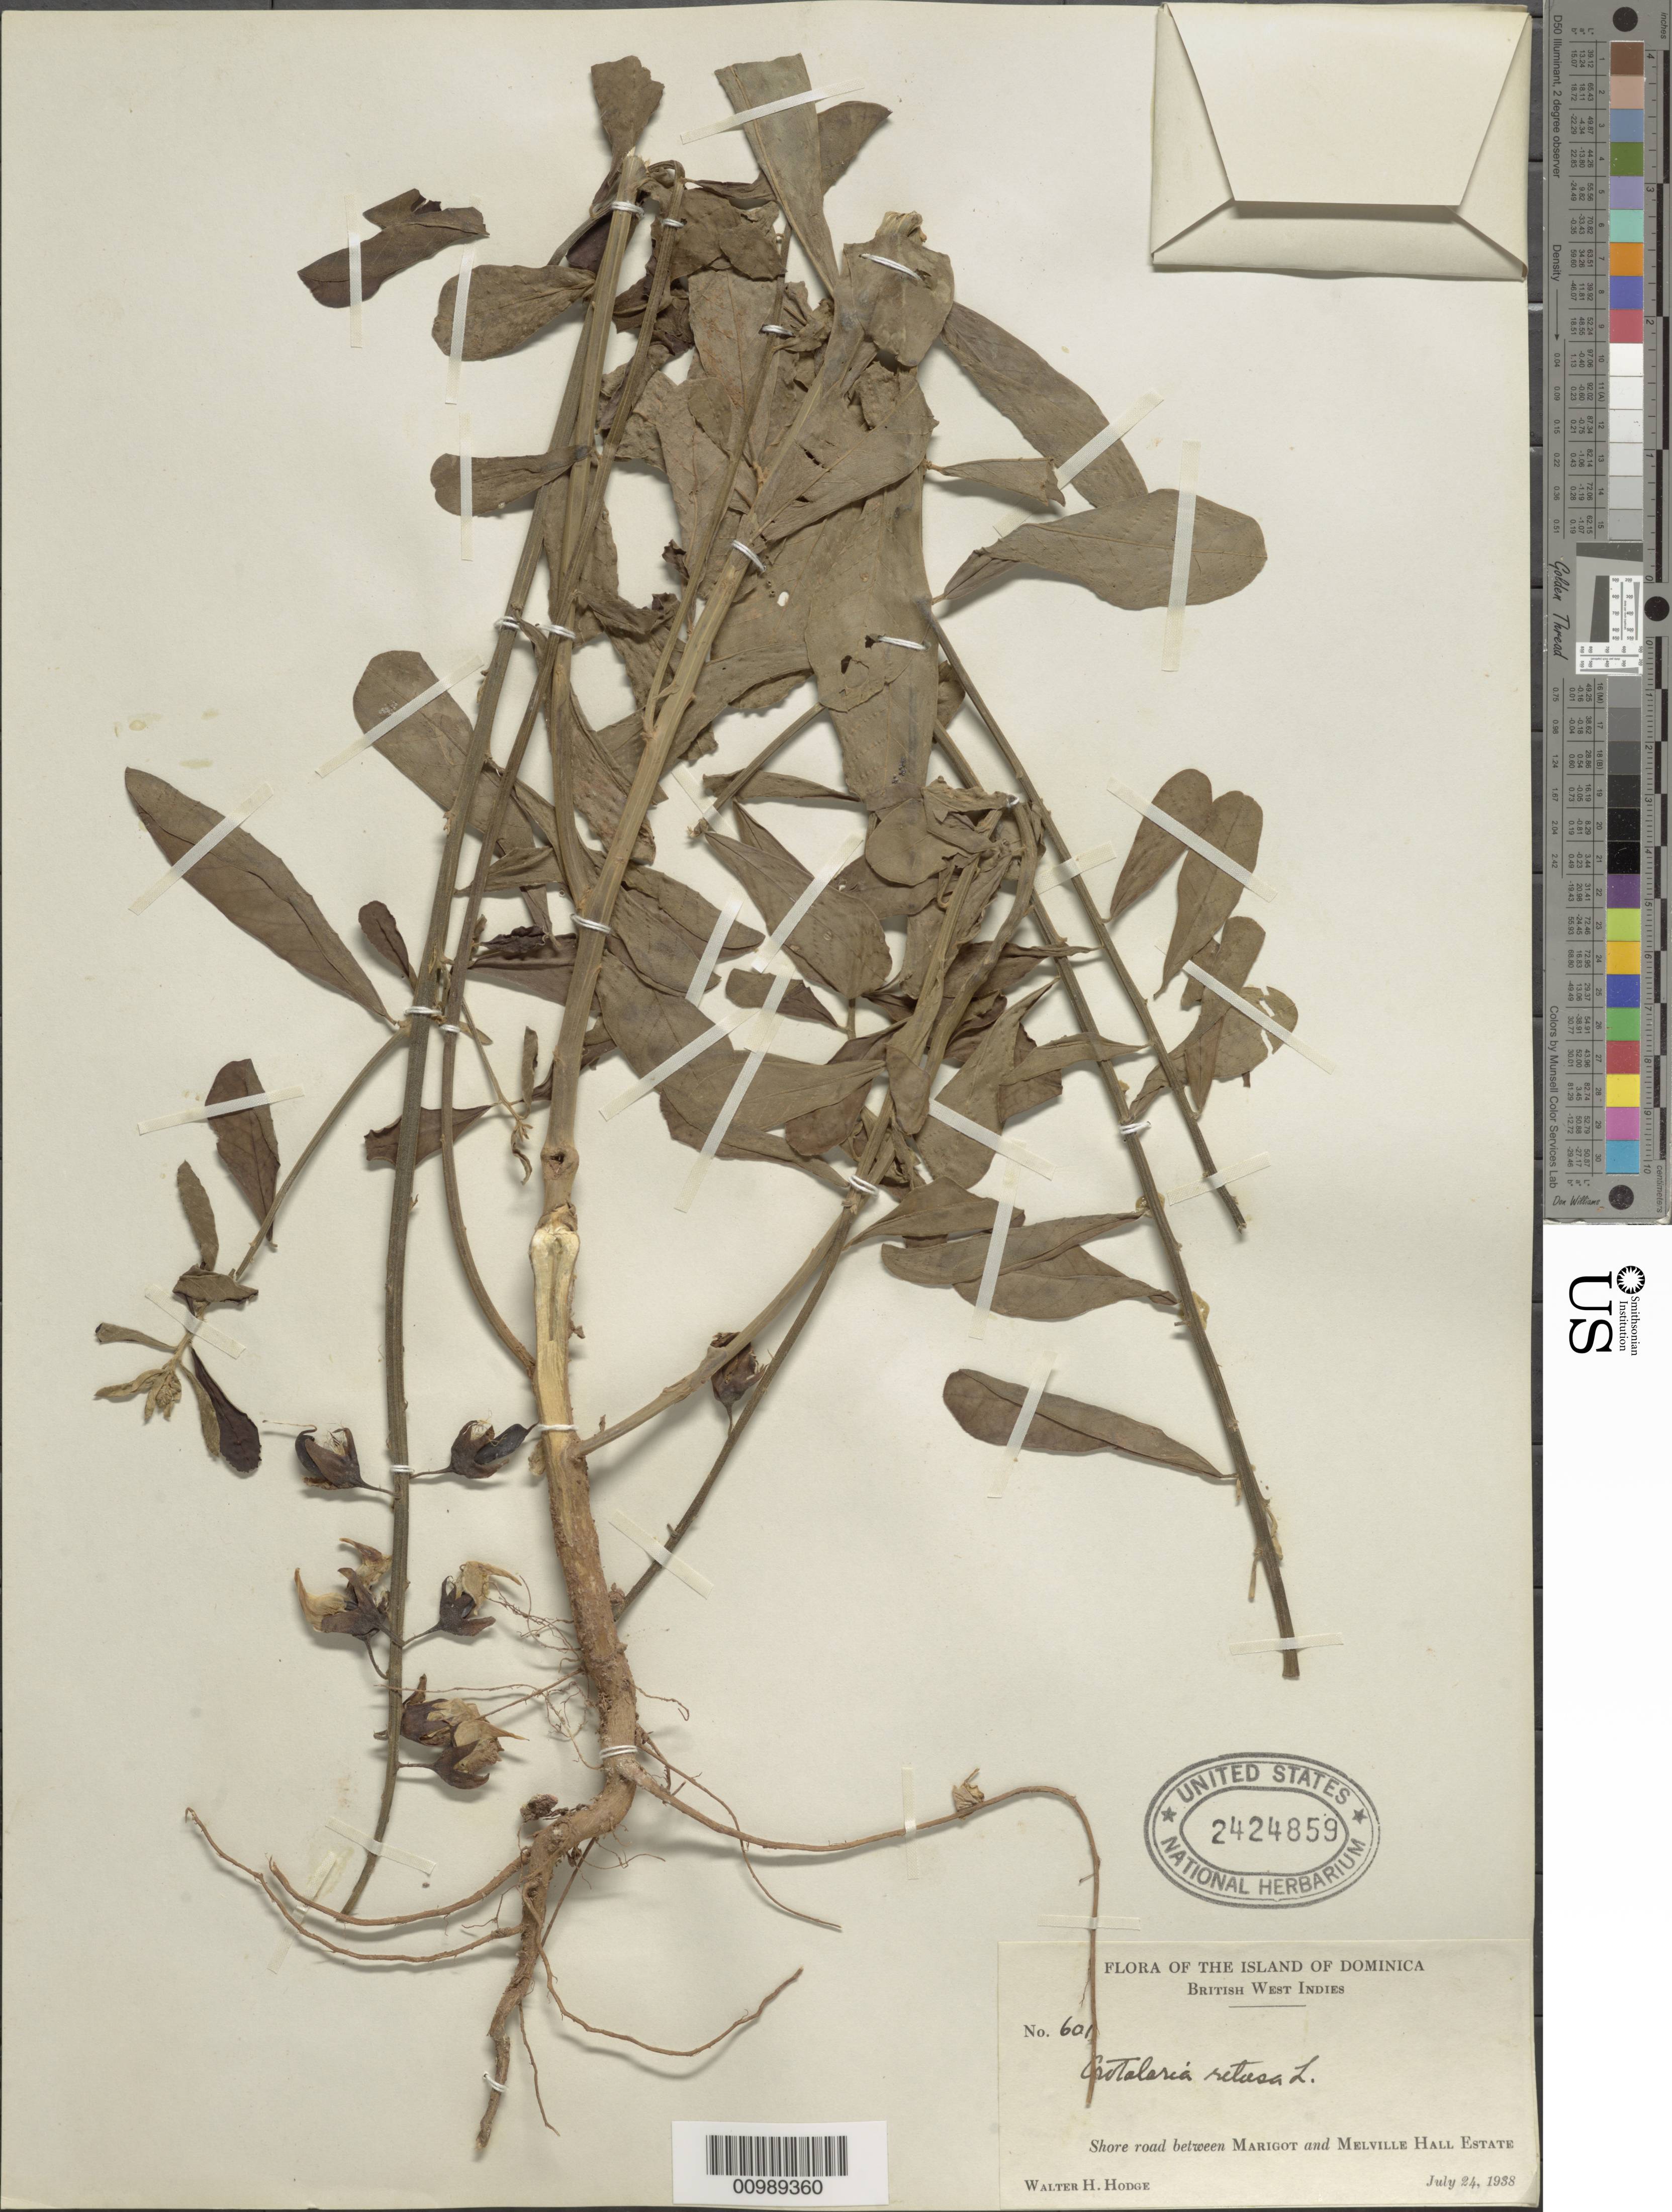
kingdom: Plantae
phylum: Tracheophyta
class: Magnoliopsida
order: Fabales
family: Fabaceae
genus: Crotalaria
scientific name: Crotalaria retusa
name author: L.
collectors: W. Hodge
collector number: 601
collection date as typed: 24 Jul 1938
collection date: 1938-07-24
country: Dominica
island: Dominica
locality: Shore road between Marigot and Melville Hall Estate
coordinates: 0 N, 0 E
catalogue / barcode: US 2424859